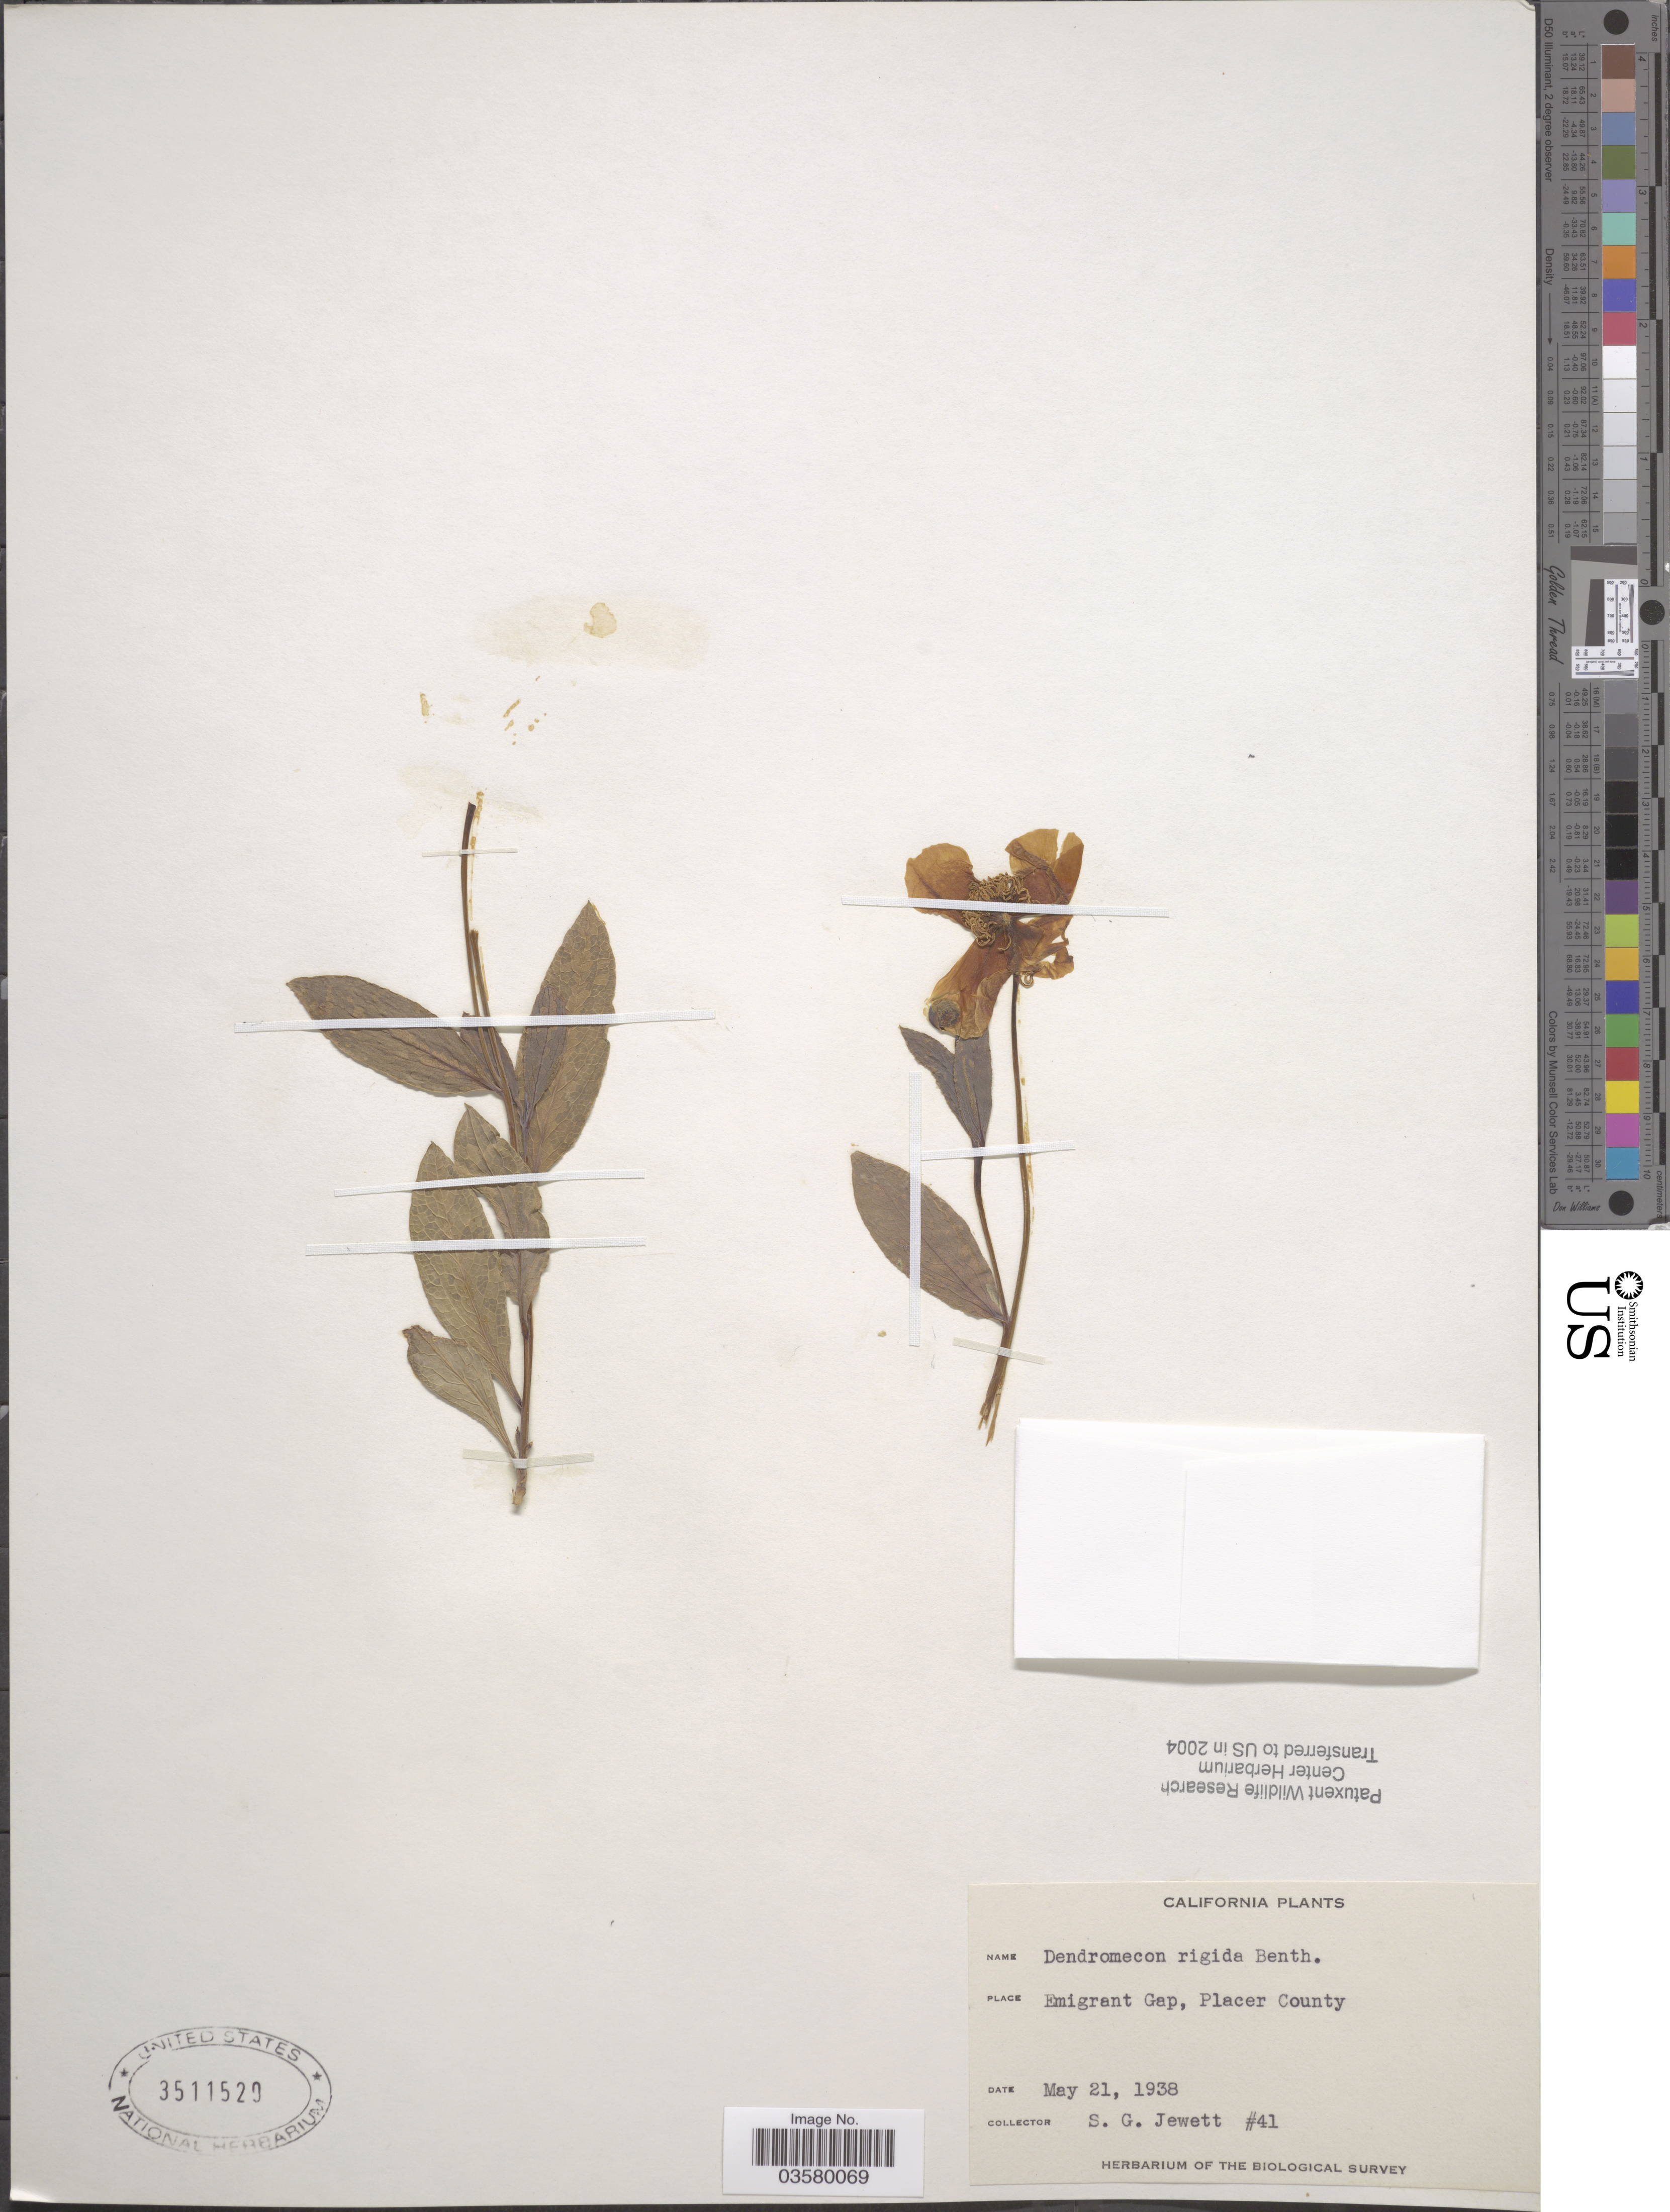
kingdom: Plantae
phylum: Tracheophyta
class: Magnoliopsida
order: Ranunculales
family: Papaveraceae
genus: Dendromecon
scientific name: Dendromecon rigida subsp. rigida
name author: Benth.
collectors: S. Jewett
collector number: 41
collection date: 1938-05-21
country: United States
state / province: California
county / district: Placer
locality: Emigrant Gap, Placer County.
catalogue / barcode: US 3511529